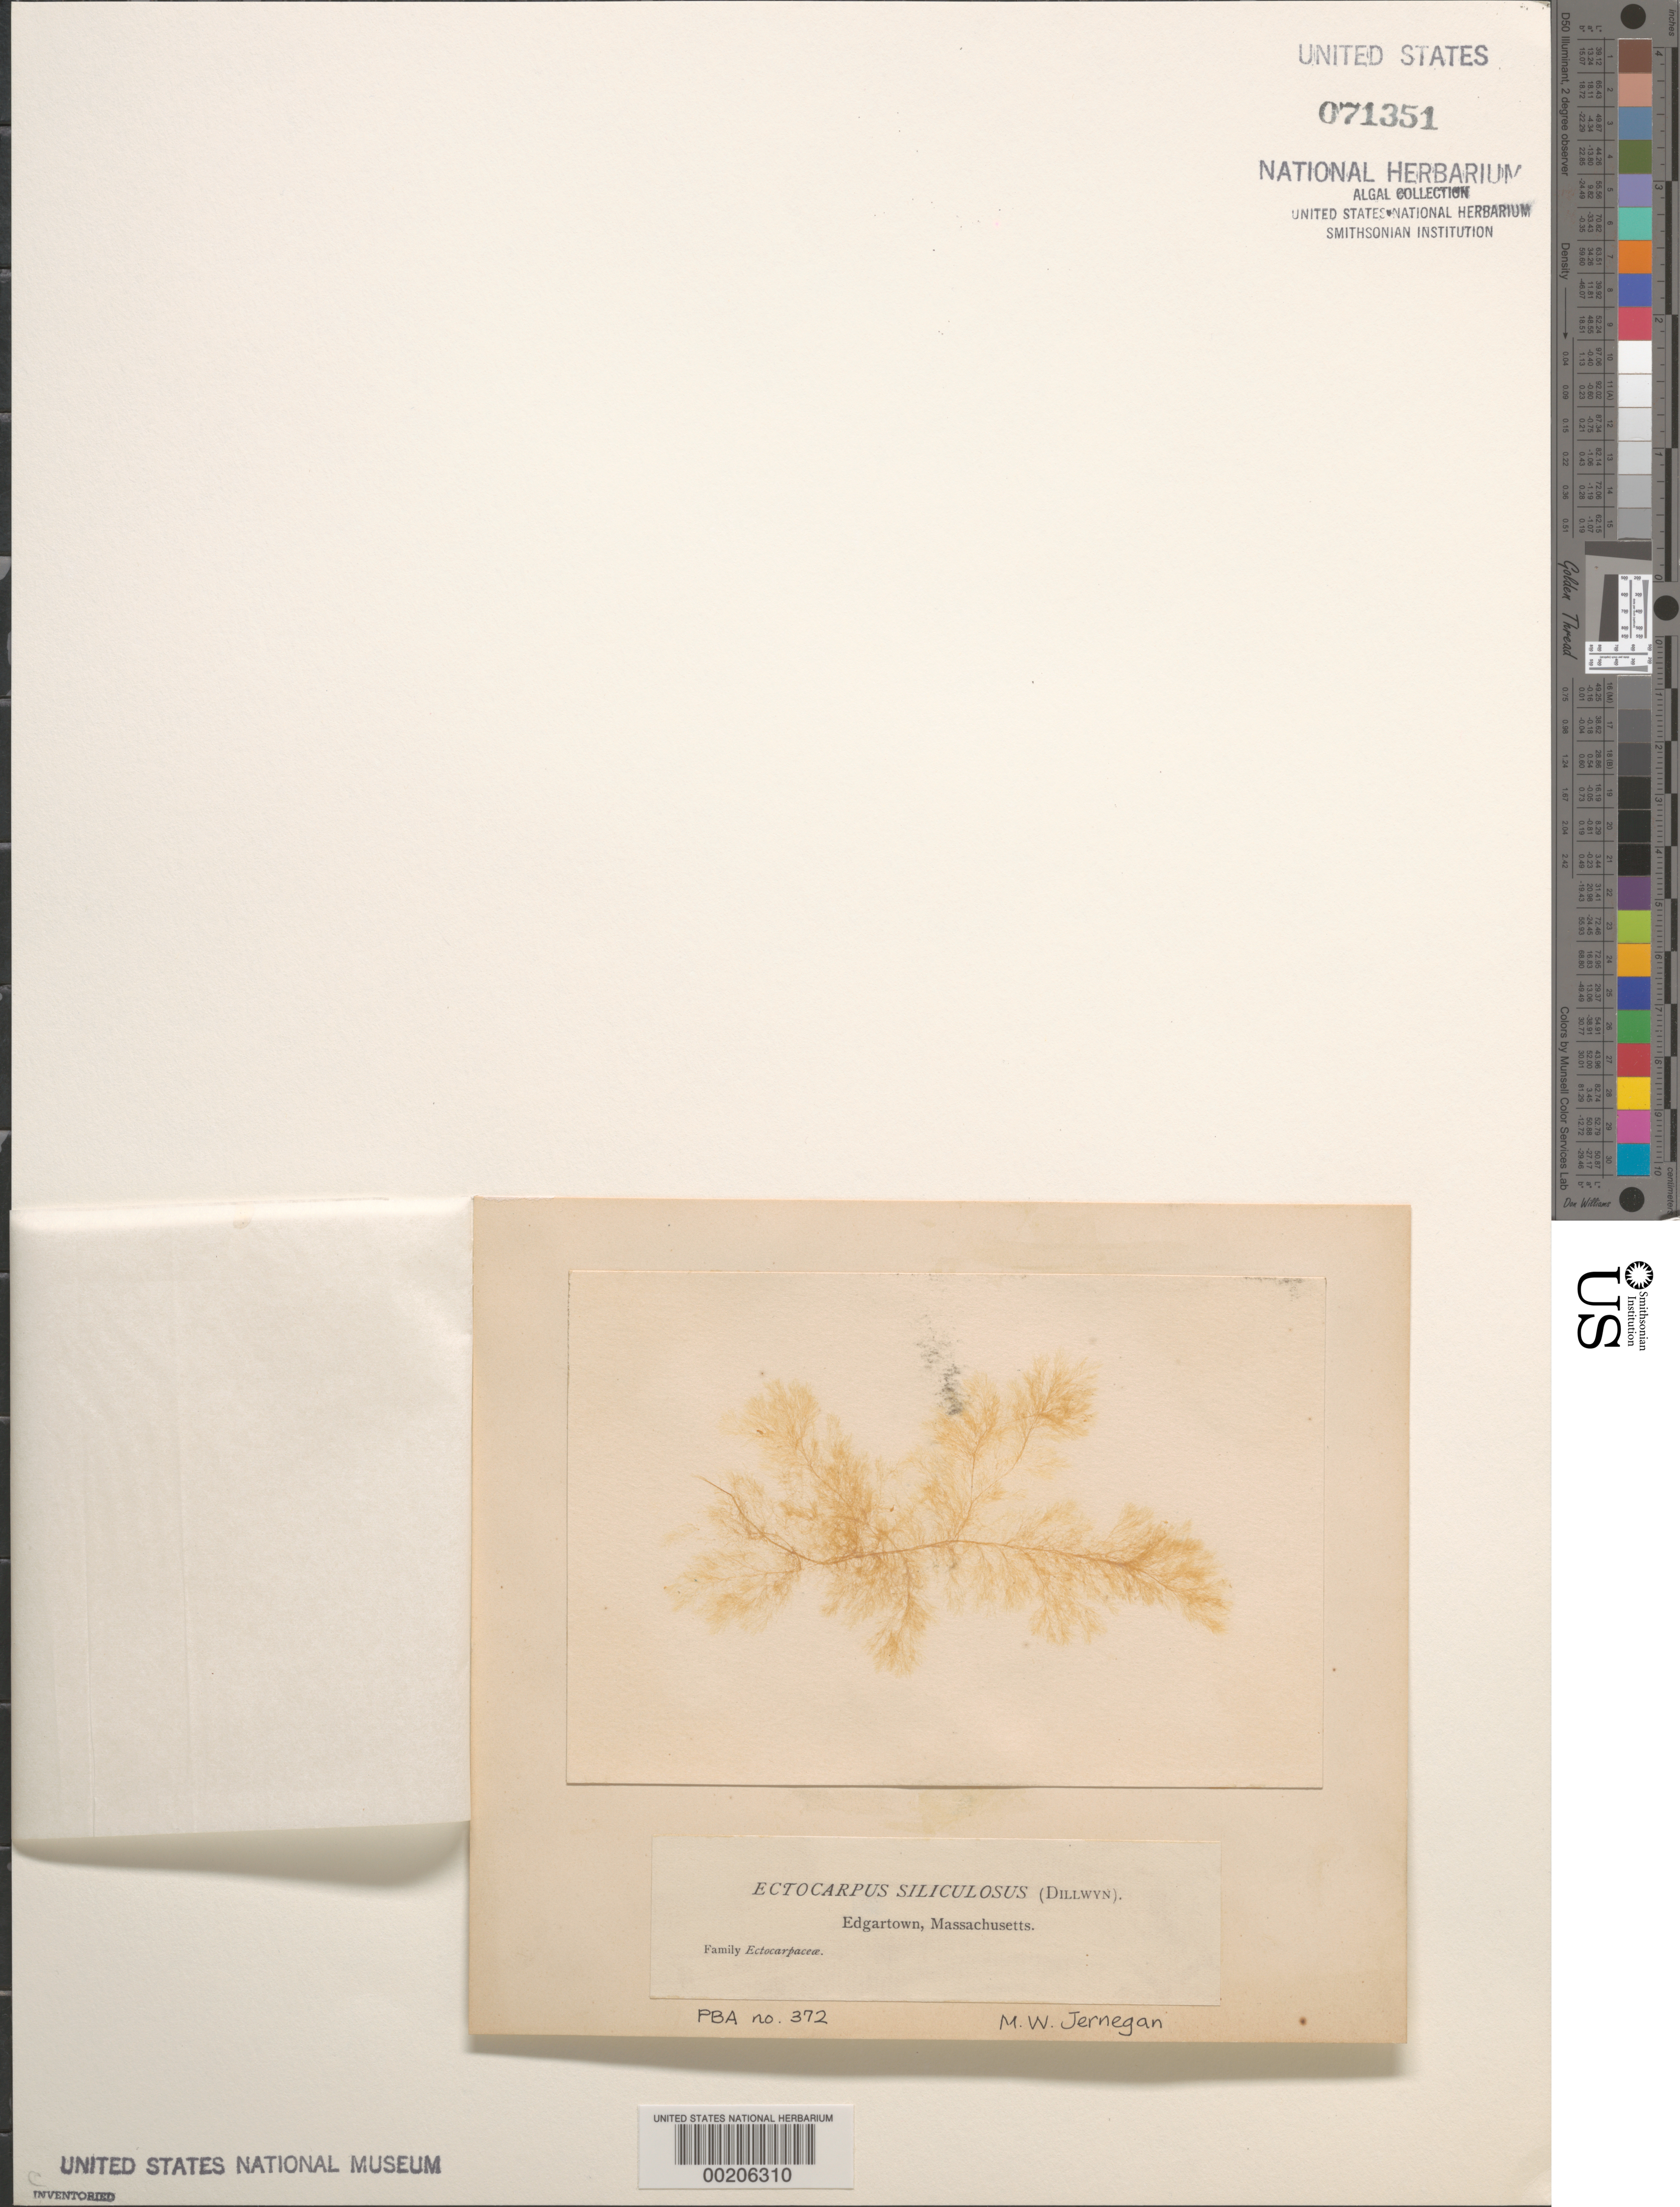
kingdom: Chromista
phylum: Ochrophyta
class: Phaeophyceae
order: Ectocarpales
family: Ectocarpaceae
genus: Ectocarpus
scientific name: Ectocarpus siliculosus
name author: (Dillwyn) Lyngbye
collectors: M. Jernegan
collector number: PB-A 372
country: United States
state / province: Massachusetts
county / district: Dukes County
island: Martha's Vineyard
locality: Edgartown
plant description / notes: Collins, Holden & Setchell, Phycotheca Boreali-Americana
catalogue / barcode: US 71351